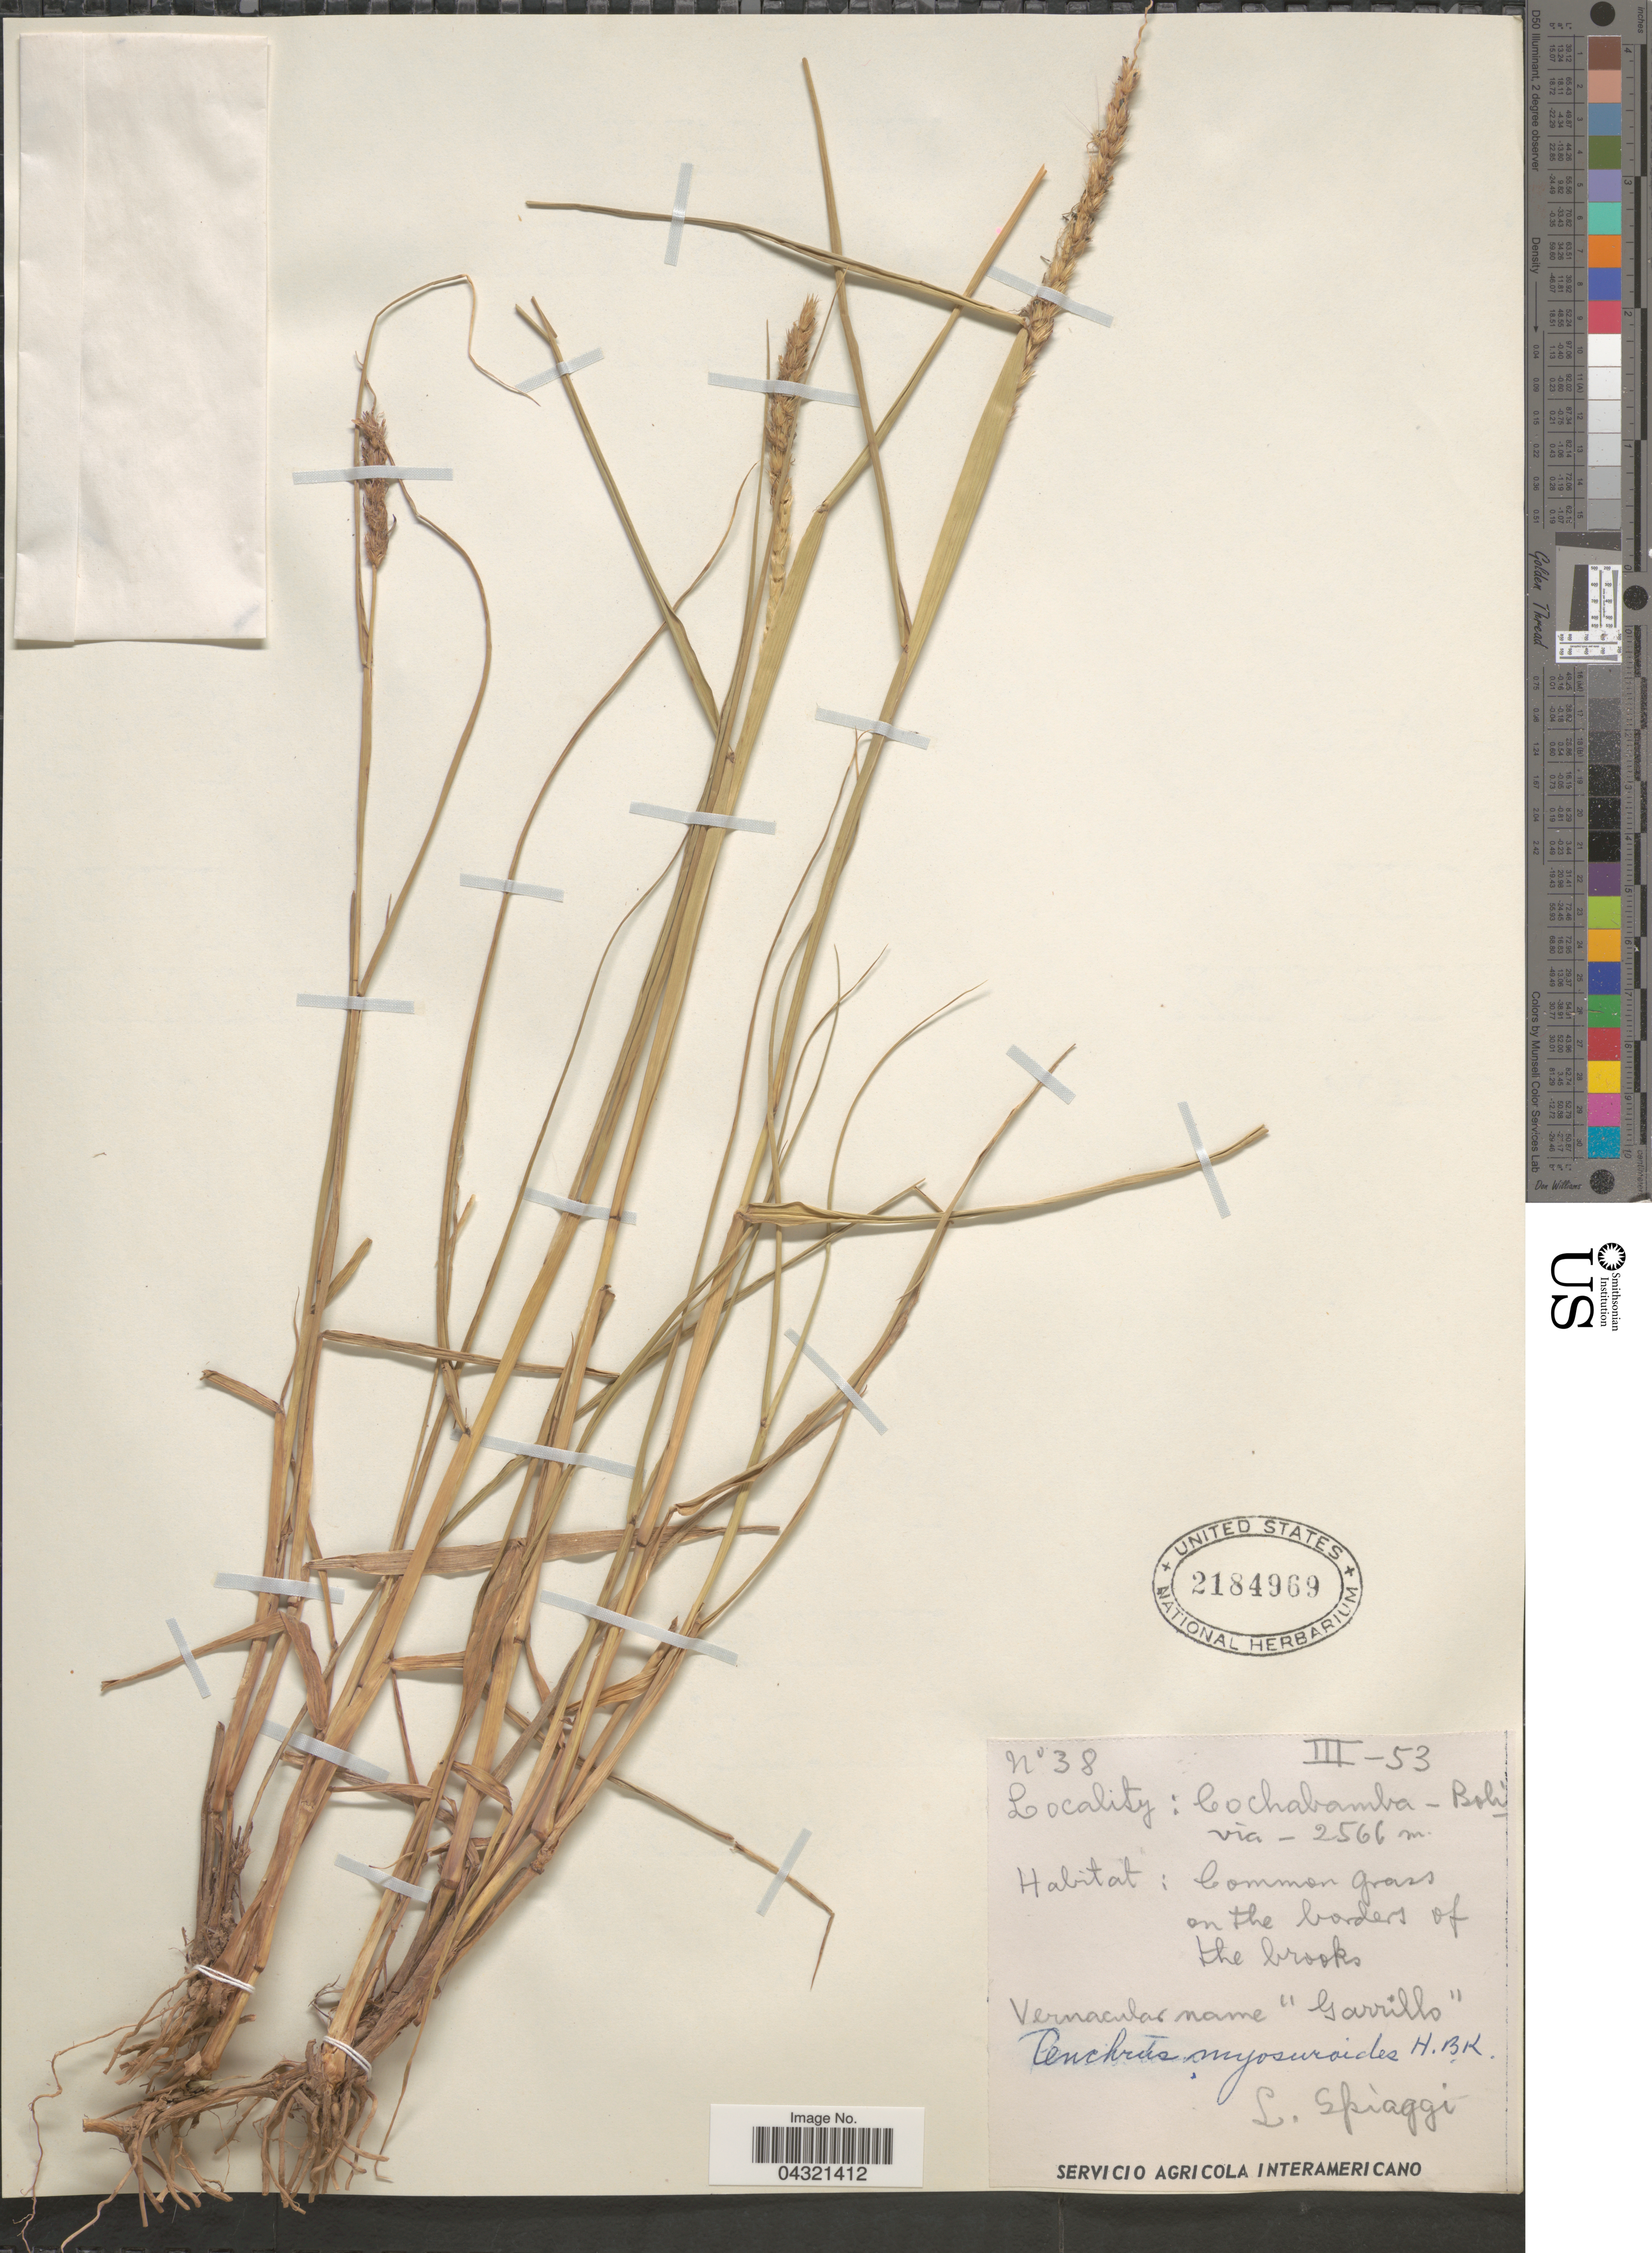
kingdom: Plantae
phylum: Tracheophyta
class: Liliopsida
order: Poales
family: Poaceae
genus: Cenchrus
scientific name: Cenchrus myosuroides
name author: Kunth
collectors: L. Spiaggi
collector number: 38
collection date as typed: Transcribed d/m/y: /3/53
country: Bolivia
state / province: Cochabamba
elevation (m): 2566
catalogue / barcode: US 2184969